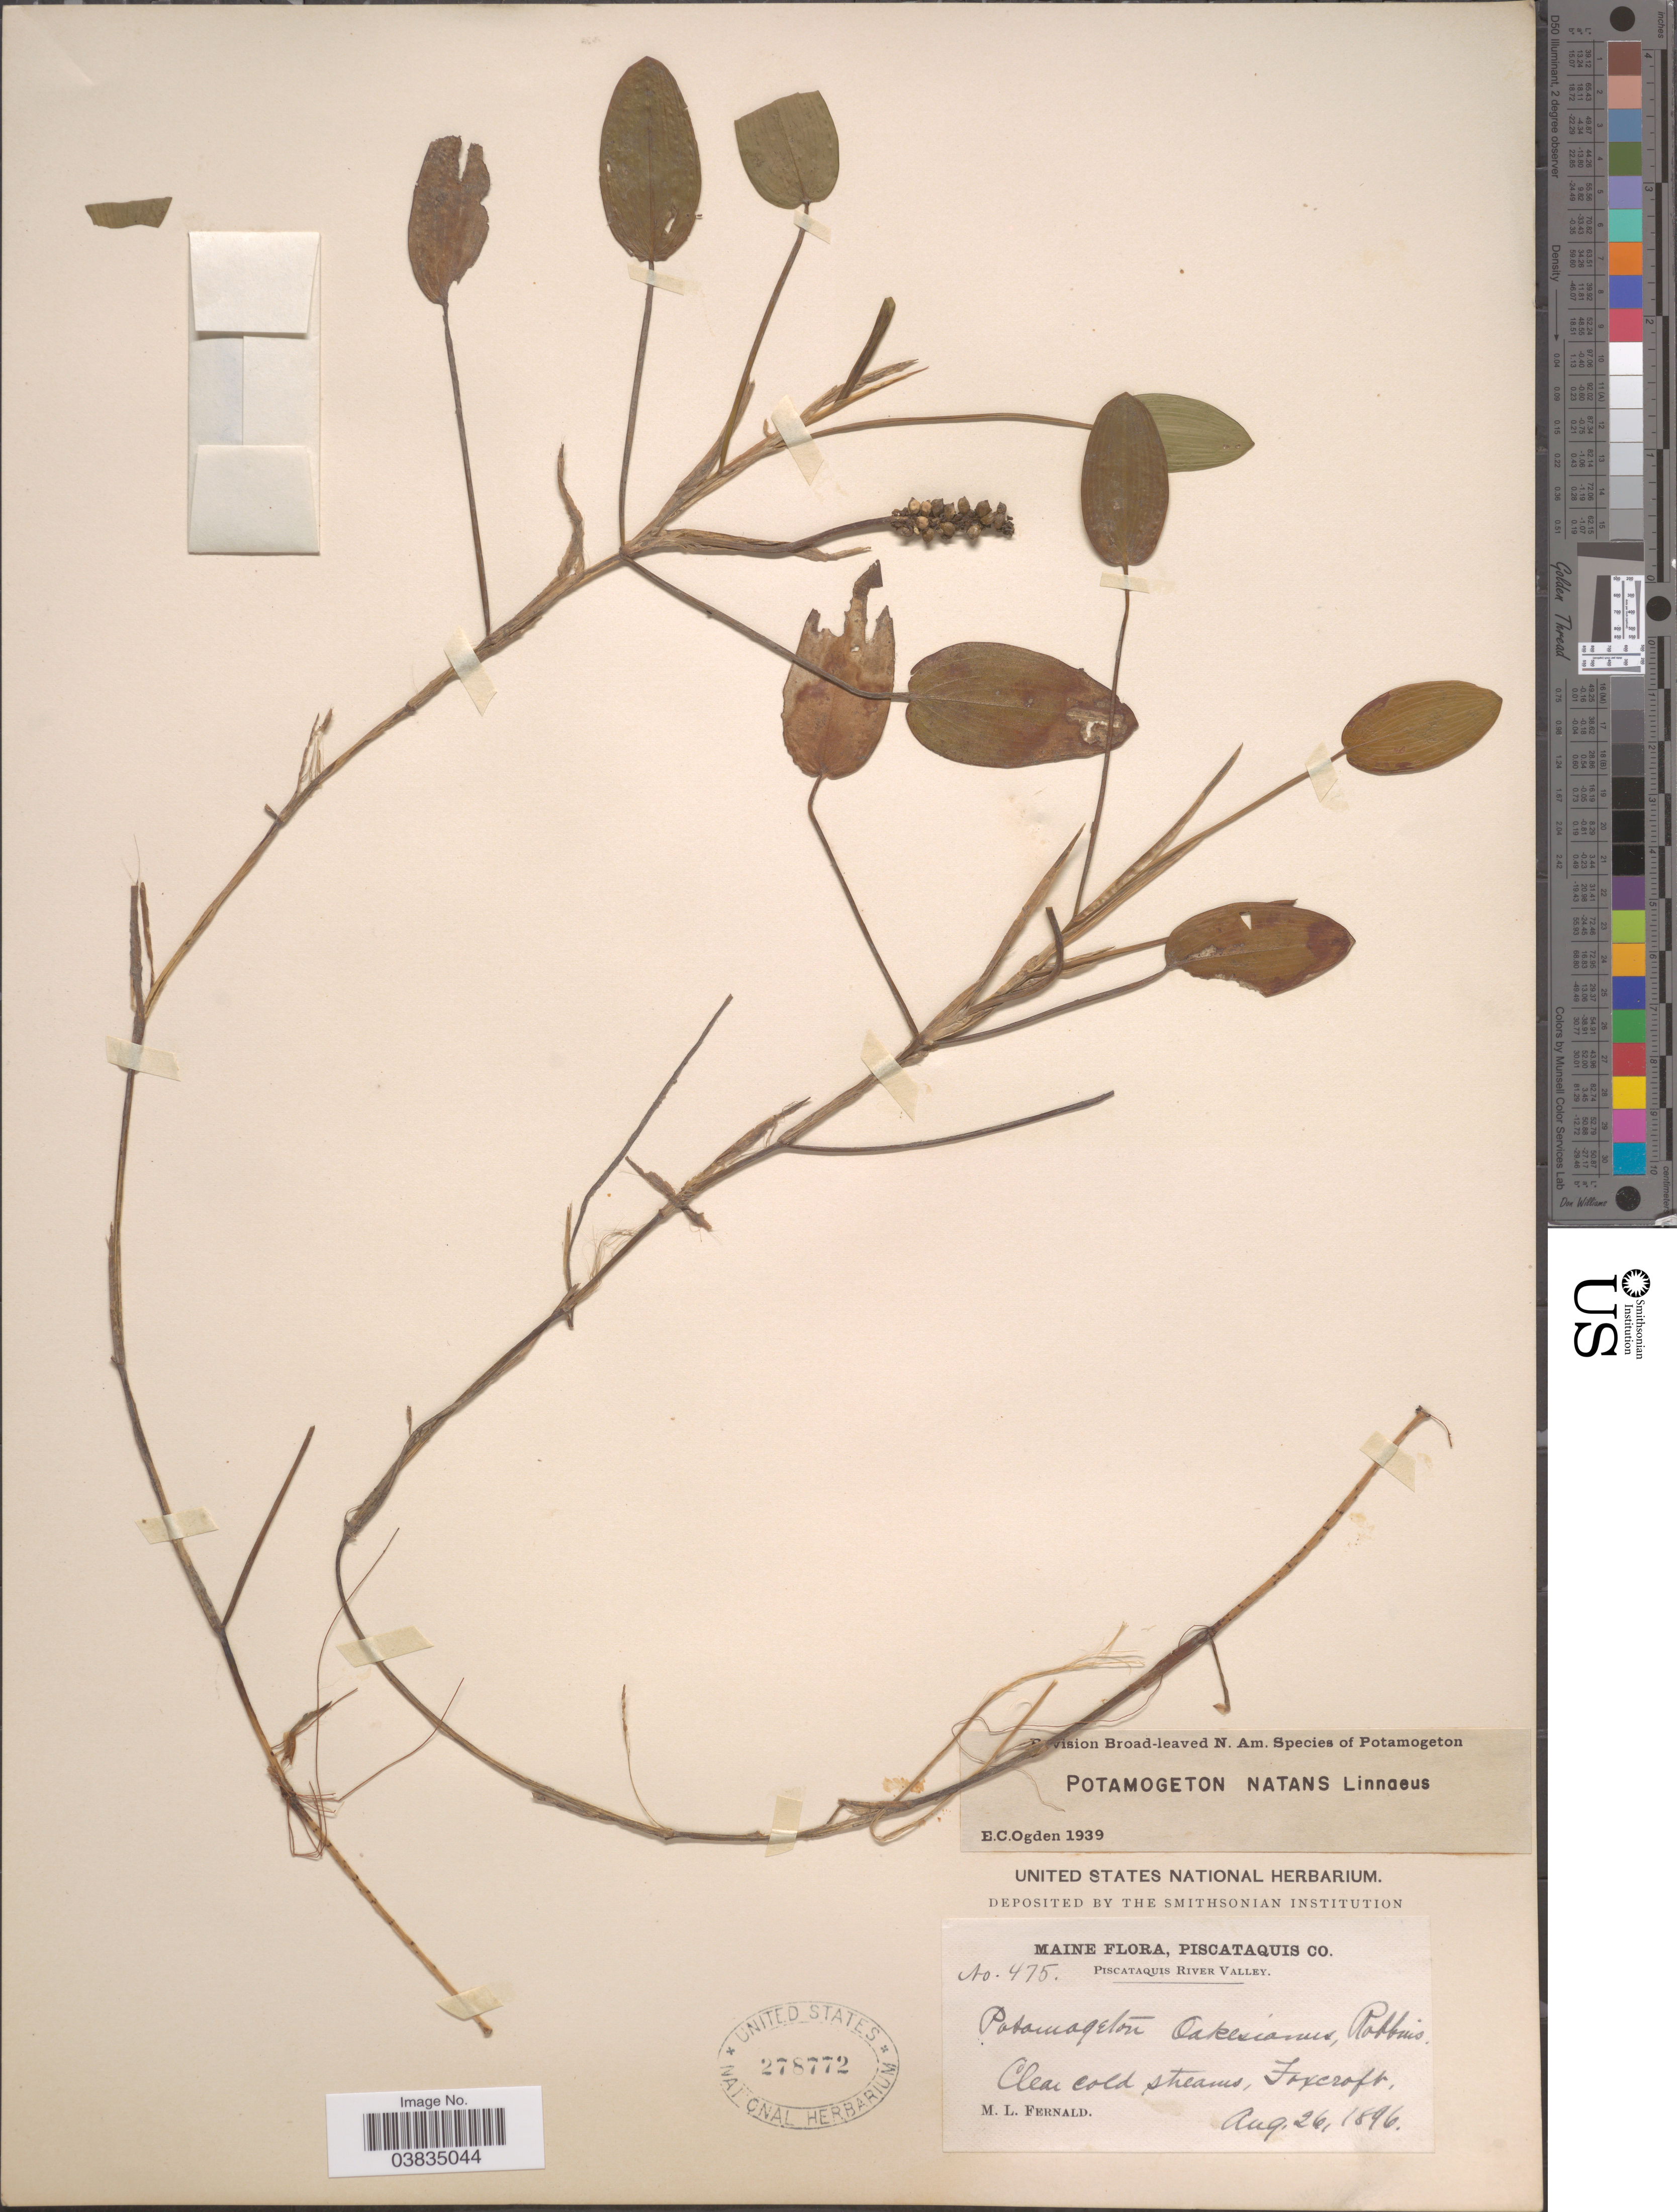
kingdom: Plantae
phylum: Tracheophyta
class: Liliopsida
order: Alismatales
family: Potamogetonaceae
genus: Potamogeton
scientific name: Potamogeton natans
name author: L.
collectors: M. L. Fernald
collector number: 475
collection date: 1896-08-26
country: United States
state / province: Maine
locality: Piscataquis Co. Piscataquis River Valley. Clear cold streams, Foxcroft.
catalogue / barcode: US 278772